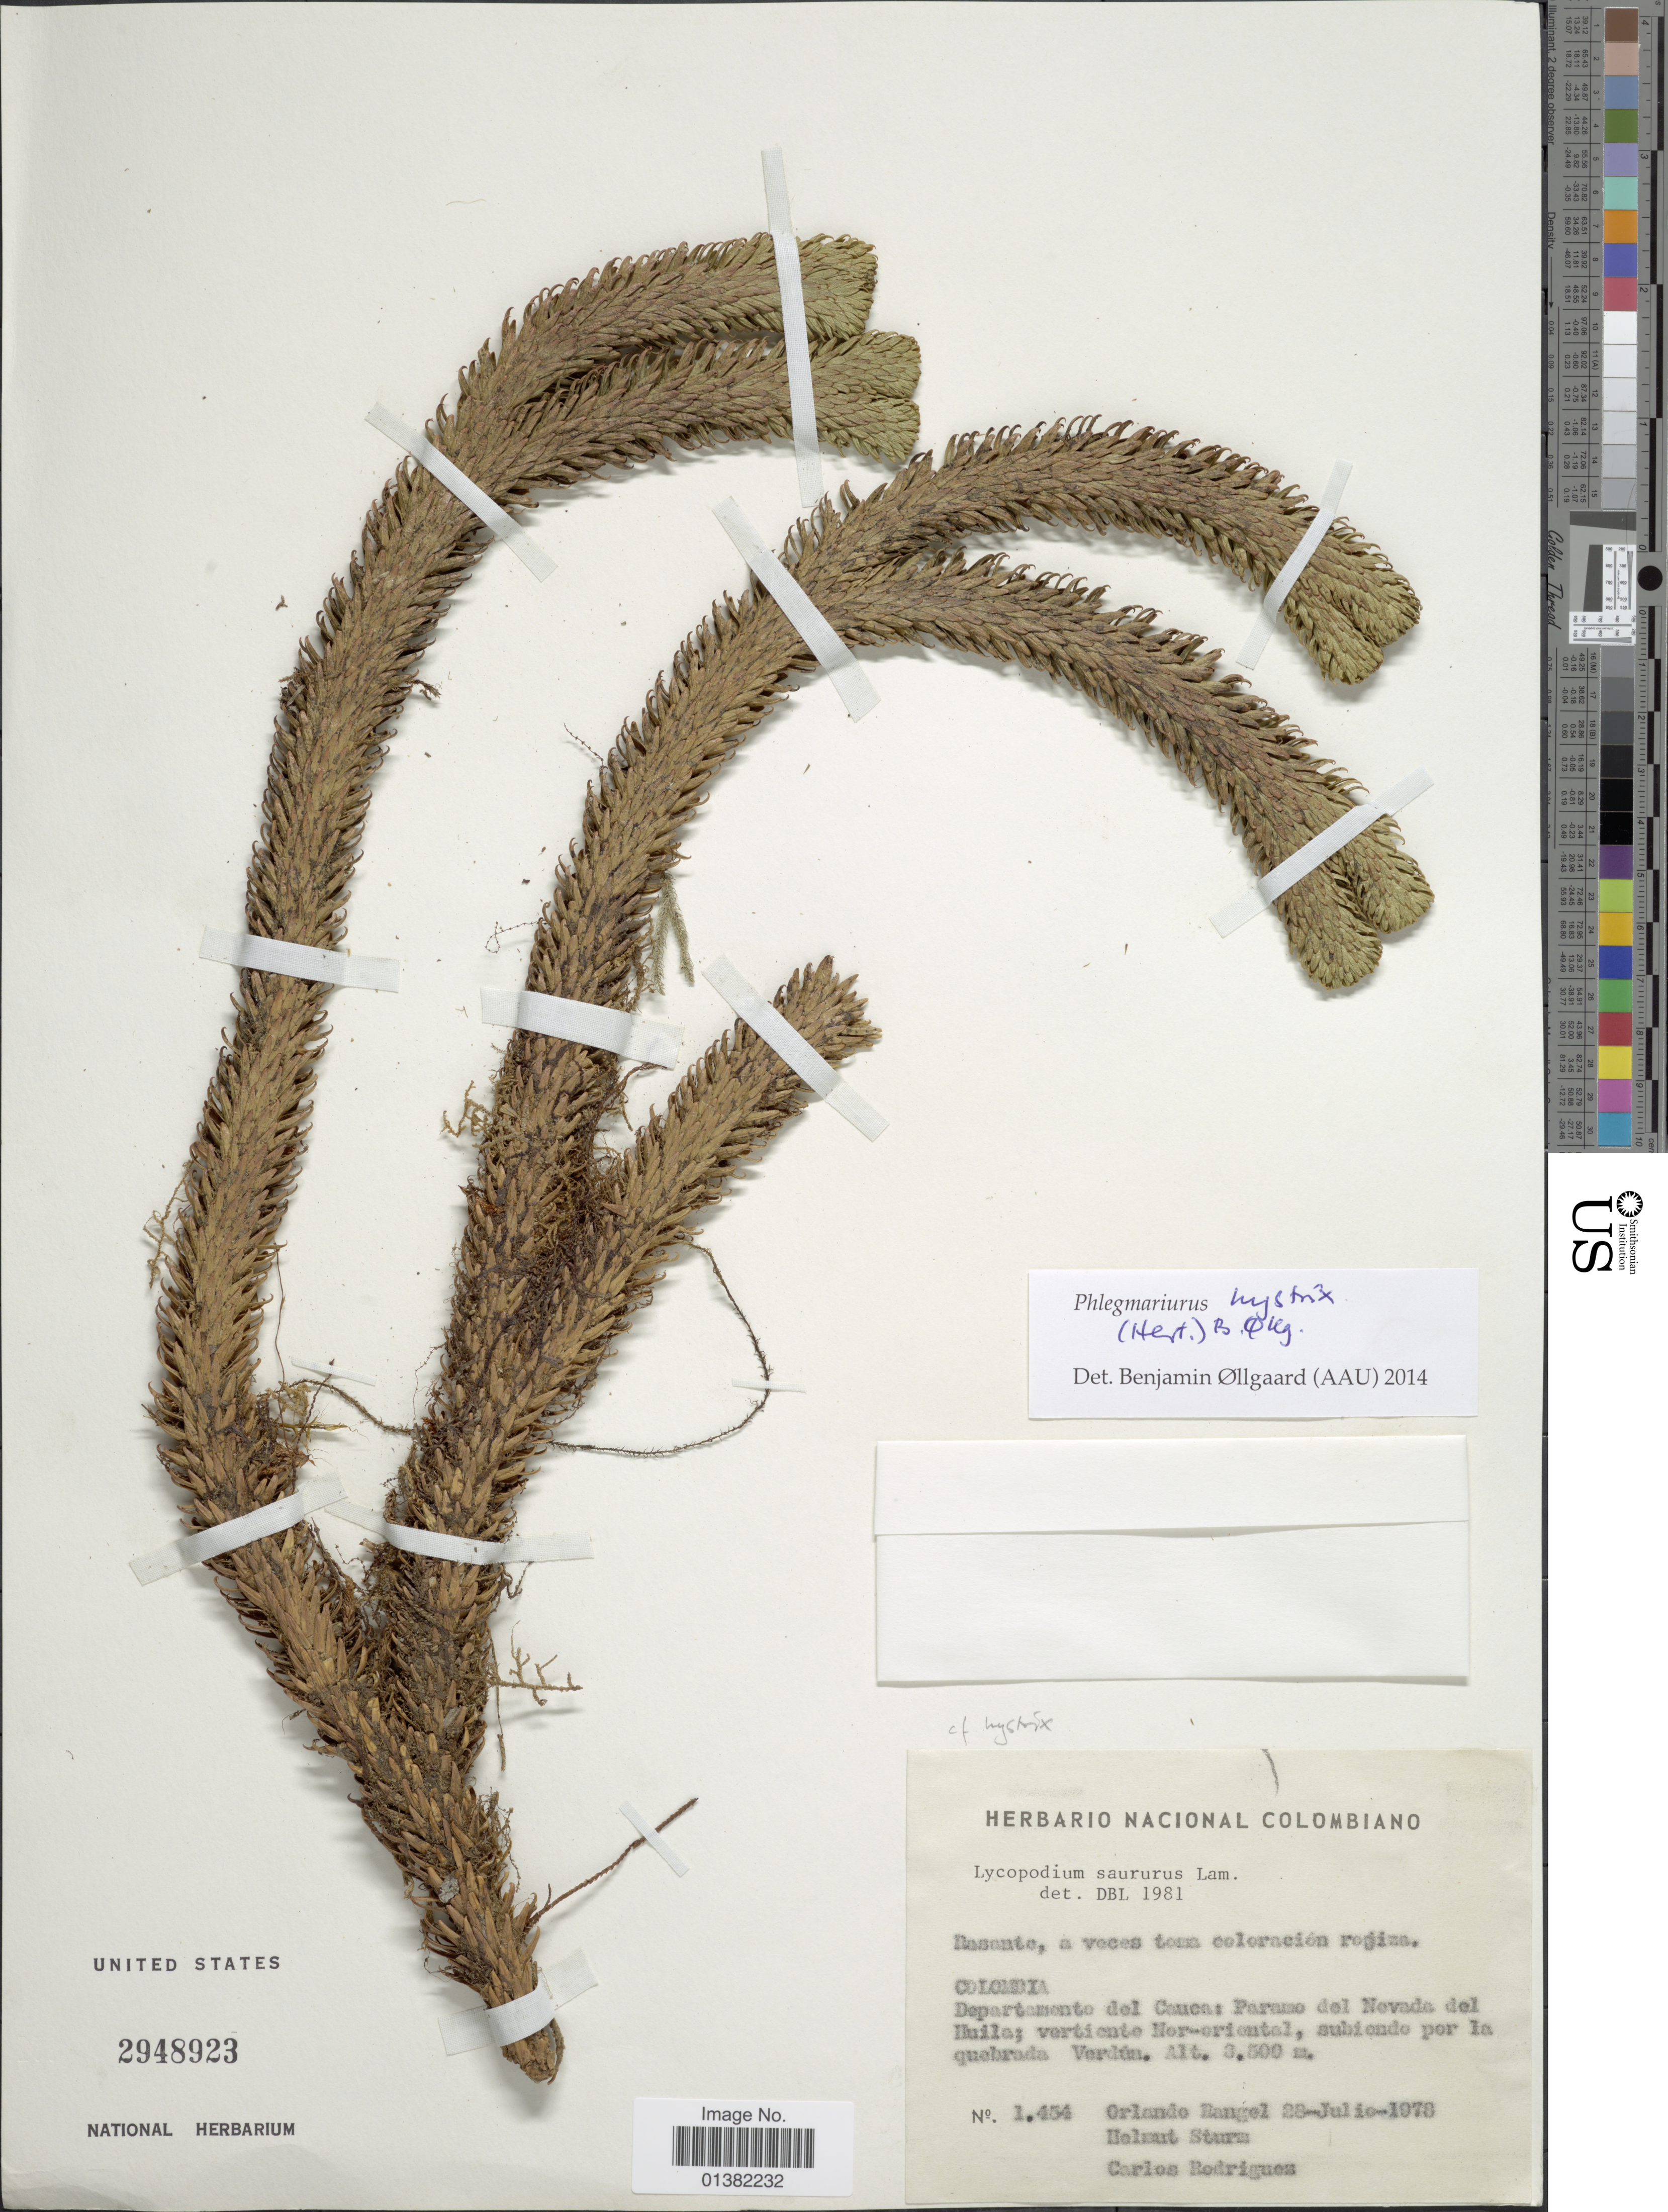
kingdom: Plantae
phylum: Tracheophyta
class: Lycopodiopsida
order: Lycopodiales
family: Lycopodiaceae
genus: Phlegmariurus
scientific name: Phlegmariurus hystrix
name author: (Herter) B. Øllg.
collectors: O. Bangel, C. Stura & C. Rodrígues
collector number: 1454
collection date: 1978-07-28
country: Colombia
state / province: Valle del Cauca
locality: Paramo del Nevada del Huila; vertiente Nor-oriental, subiende por la quebrada Verdan[interpreted]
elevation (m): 3500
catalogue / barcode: US 2948923